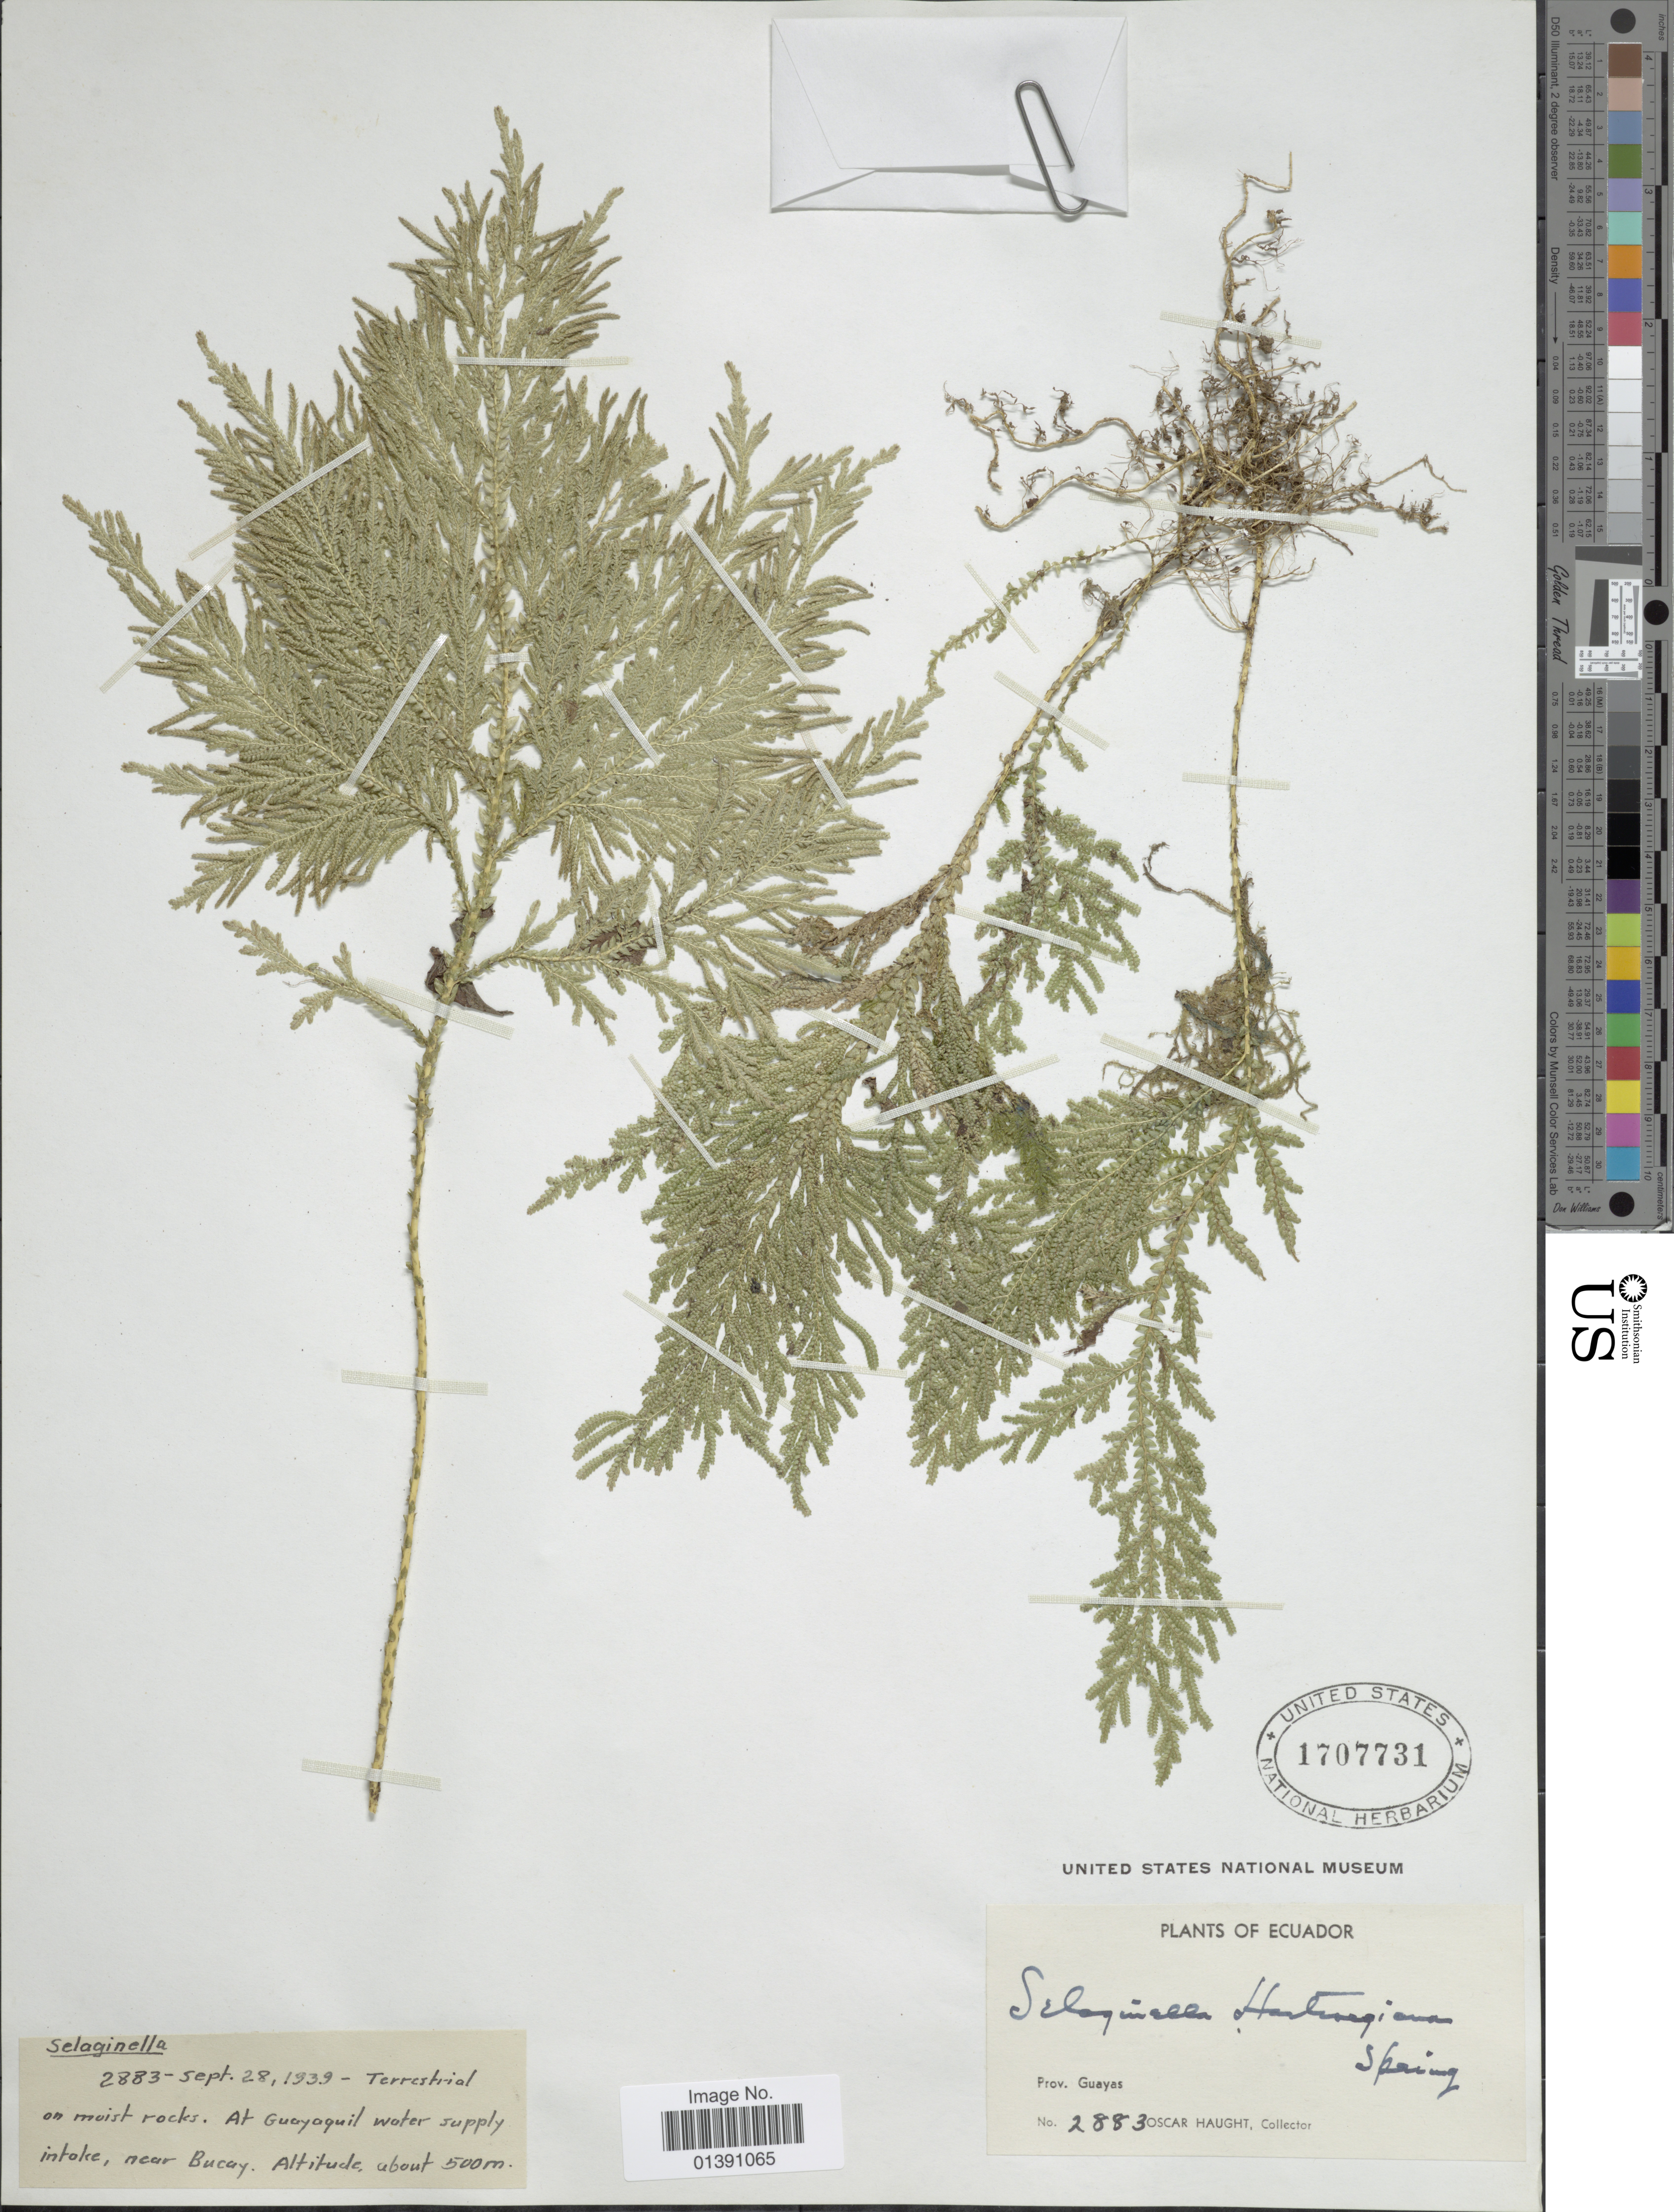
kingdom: Plantae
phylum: Tracheophyta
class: Lycopodiopsida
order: Selaginellales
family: Selaginellaceae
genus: Selaginella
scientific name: Selaginella hartwegiana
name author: Spring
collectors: O. L. Haught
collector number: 2883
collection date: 1939-09-28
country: Ecuador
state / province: Guayas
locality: At Guayaquil water supply intake, near Bucay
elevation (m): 500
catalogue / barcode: US 1707731